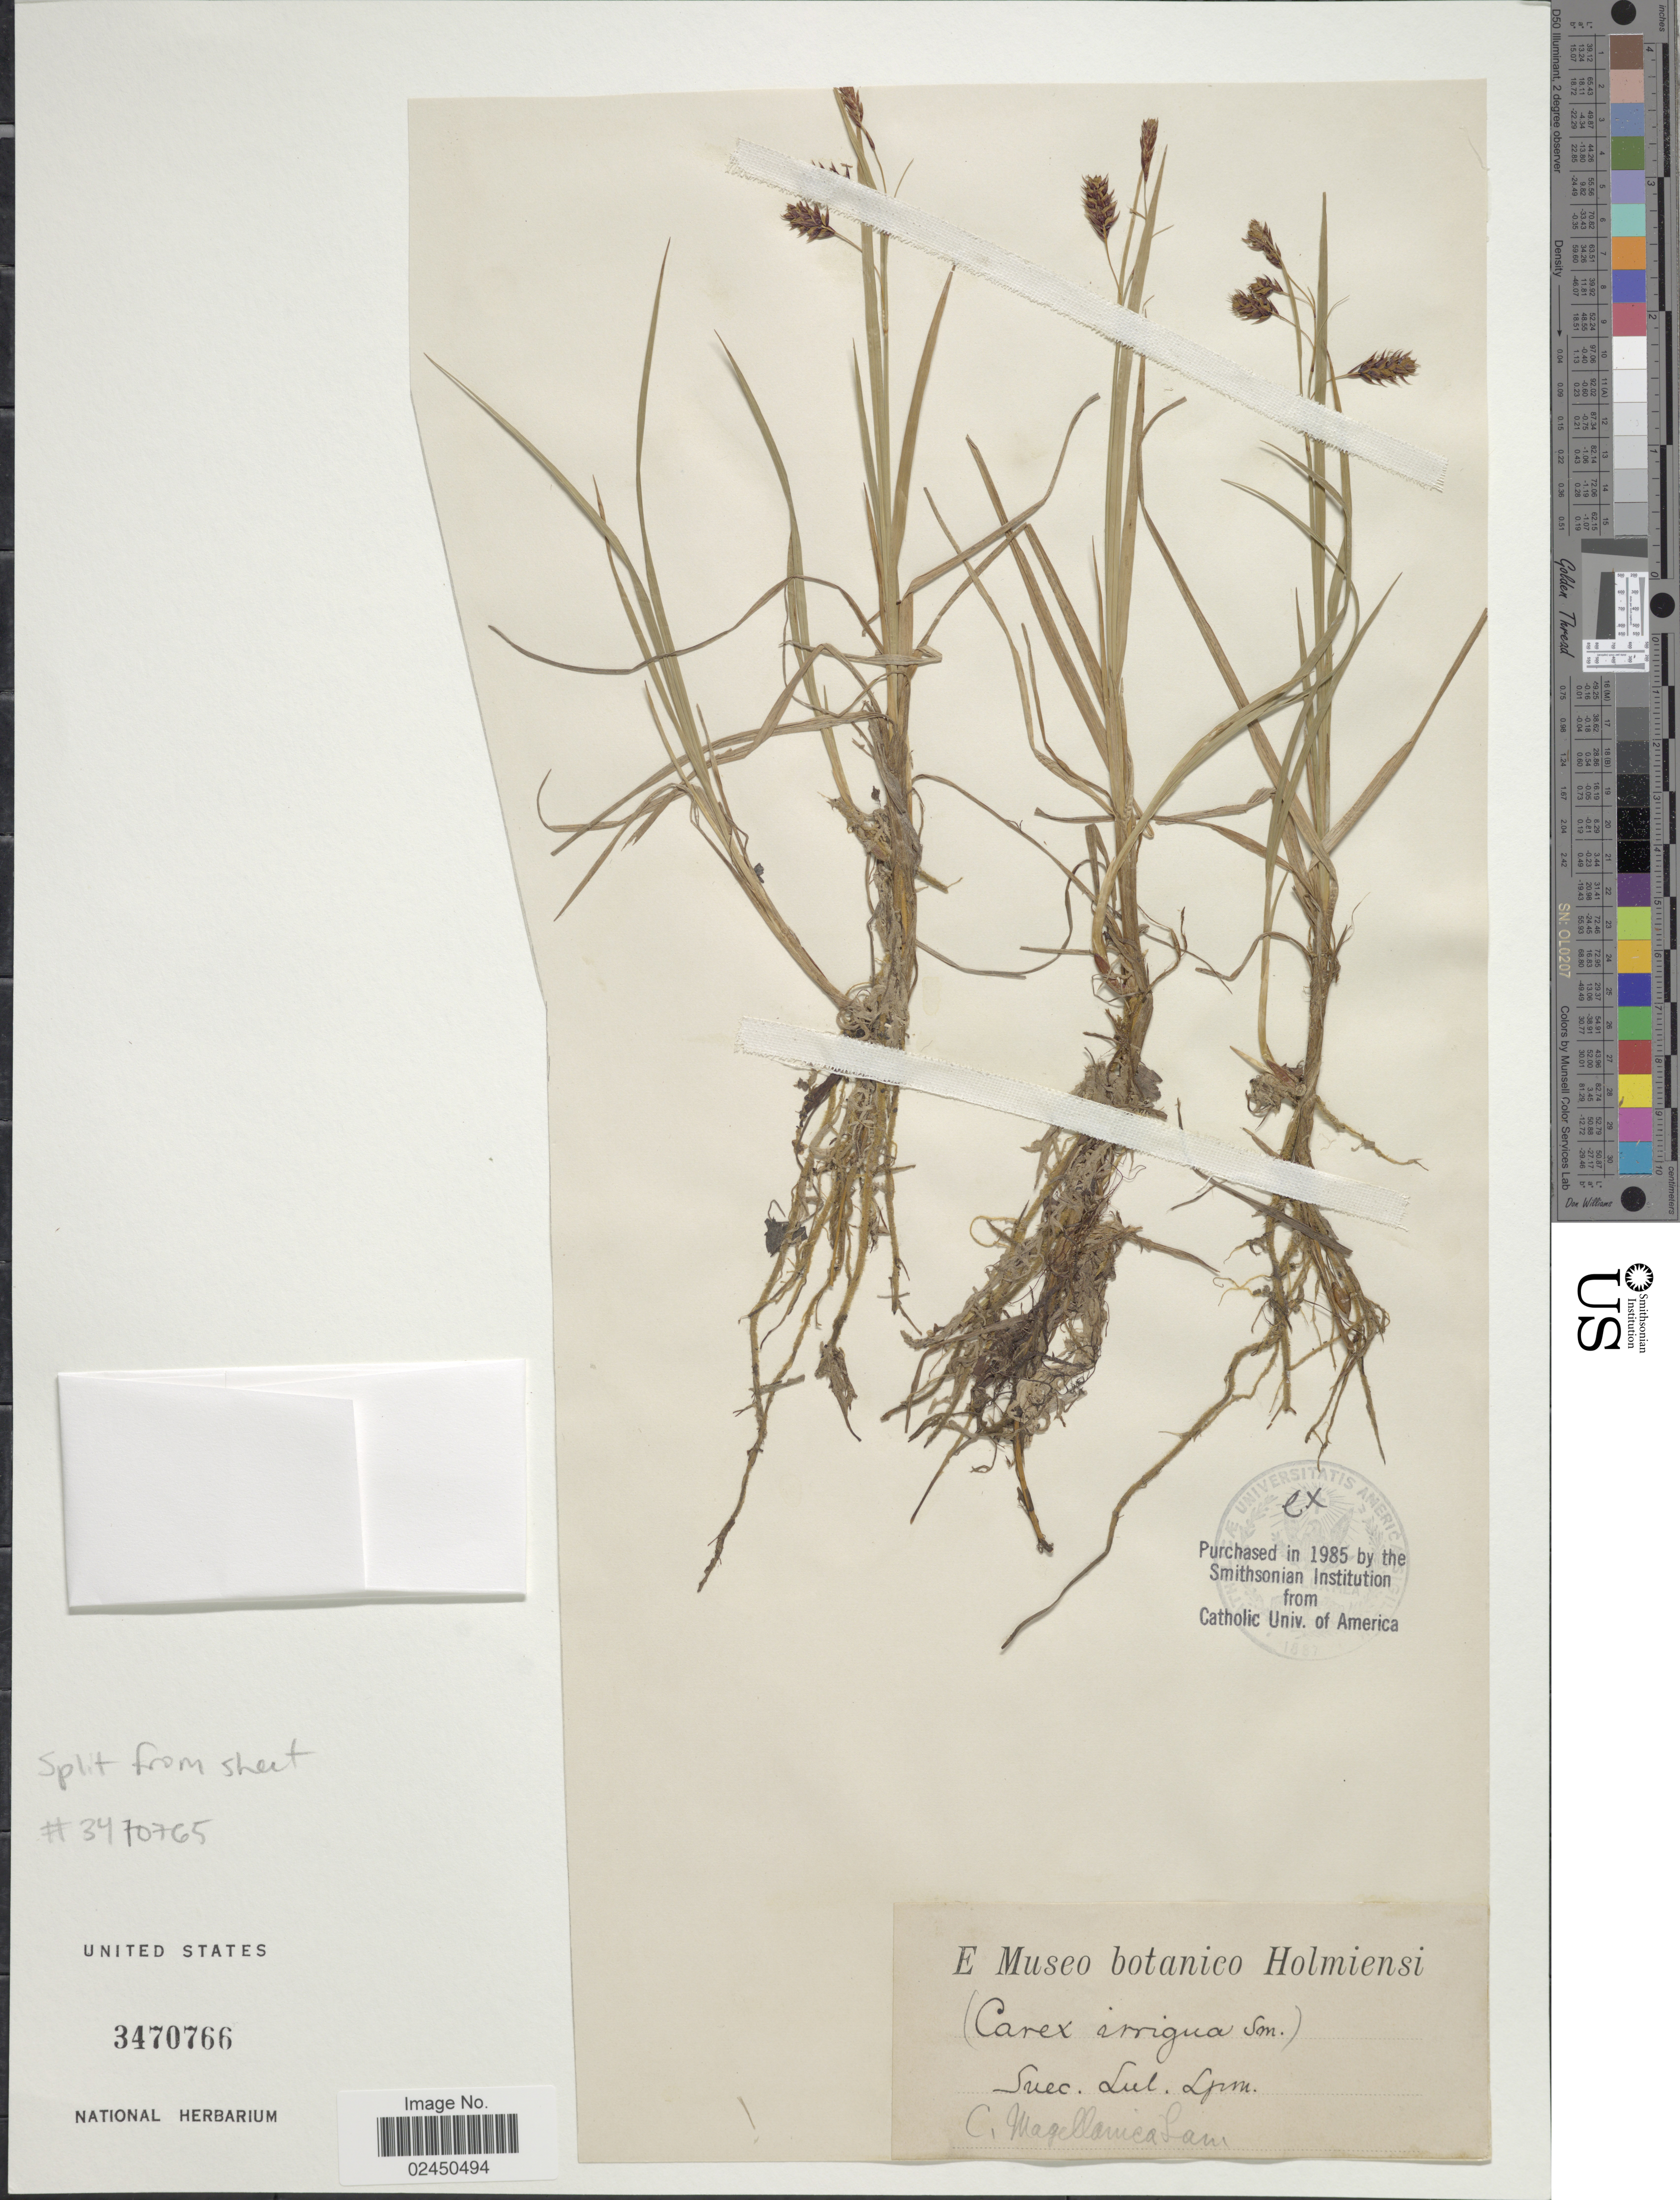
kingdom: Plantae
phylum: Tracheophyta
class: Liliopsida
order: Poales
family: Cyperaceae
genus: Carex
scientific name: Carex magellanica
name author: Lam.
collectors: ex Museo botan. Holmiensi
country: Sweden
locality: Suec. Lul. Lpm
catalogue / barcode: US 3470766